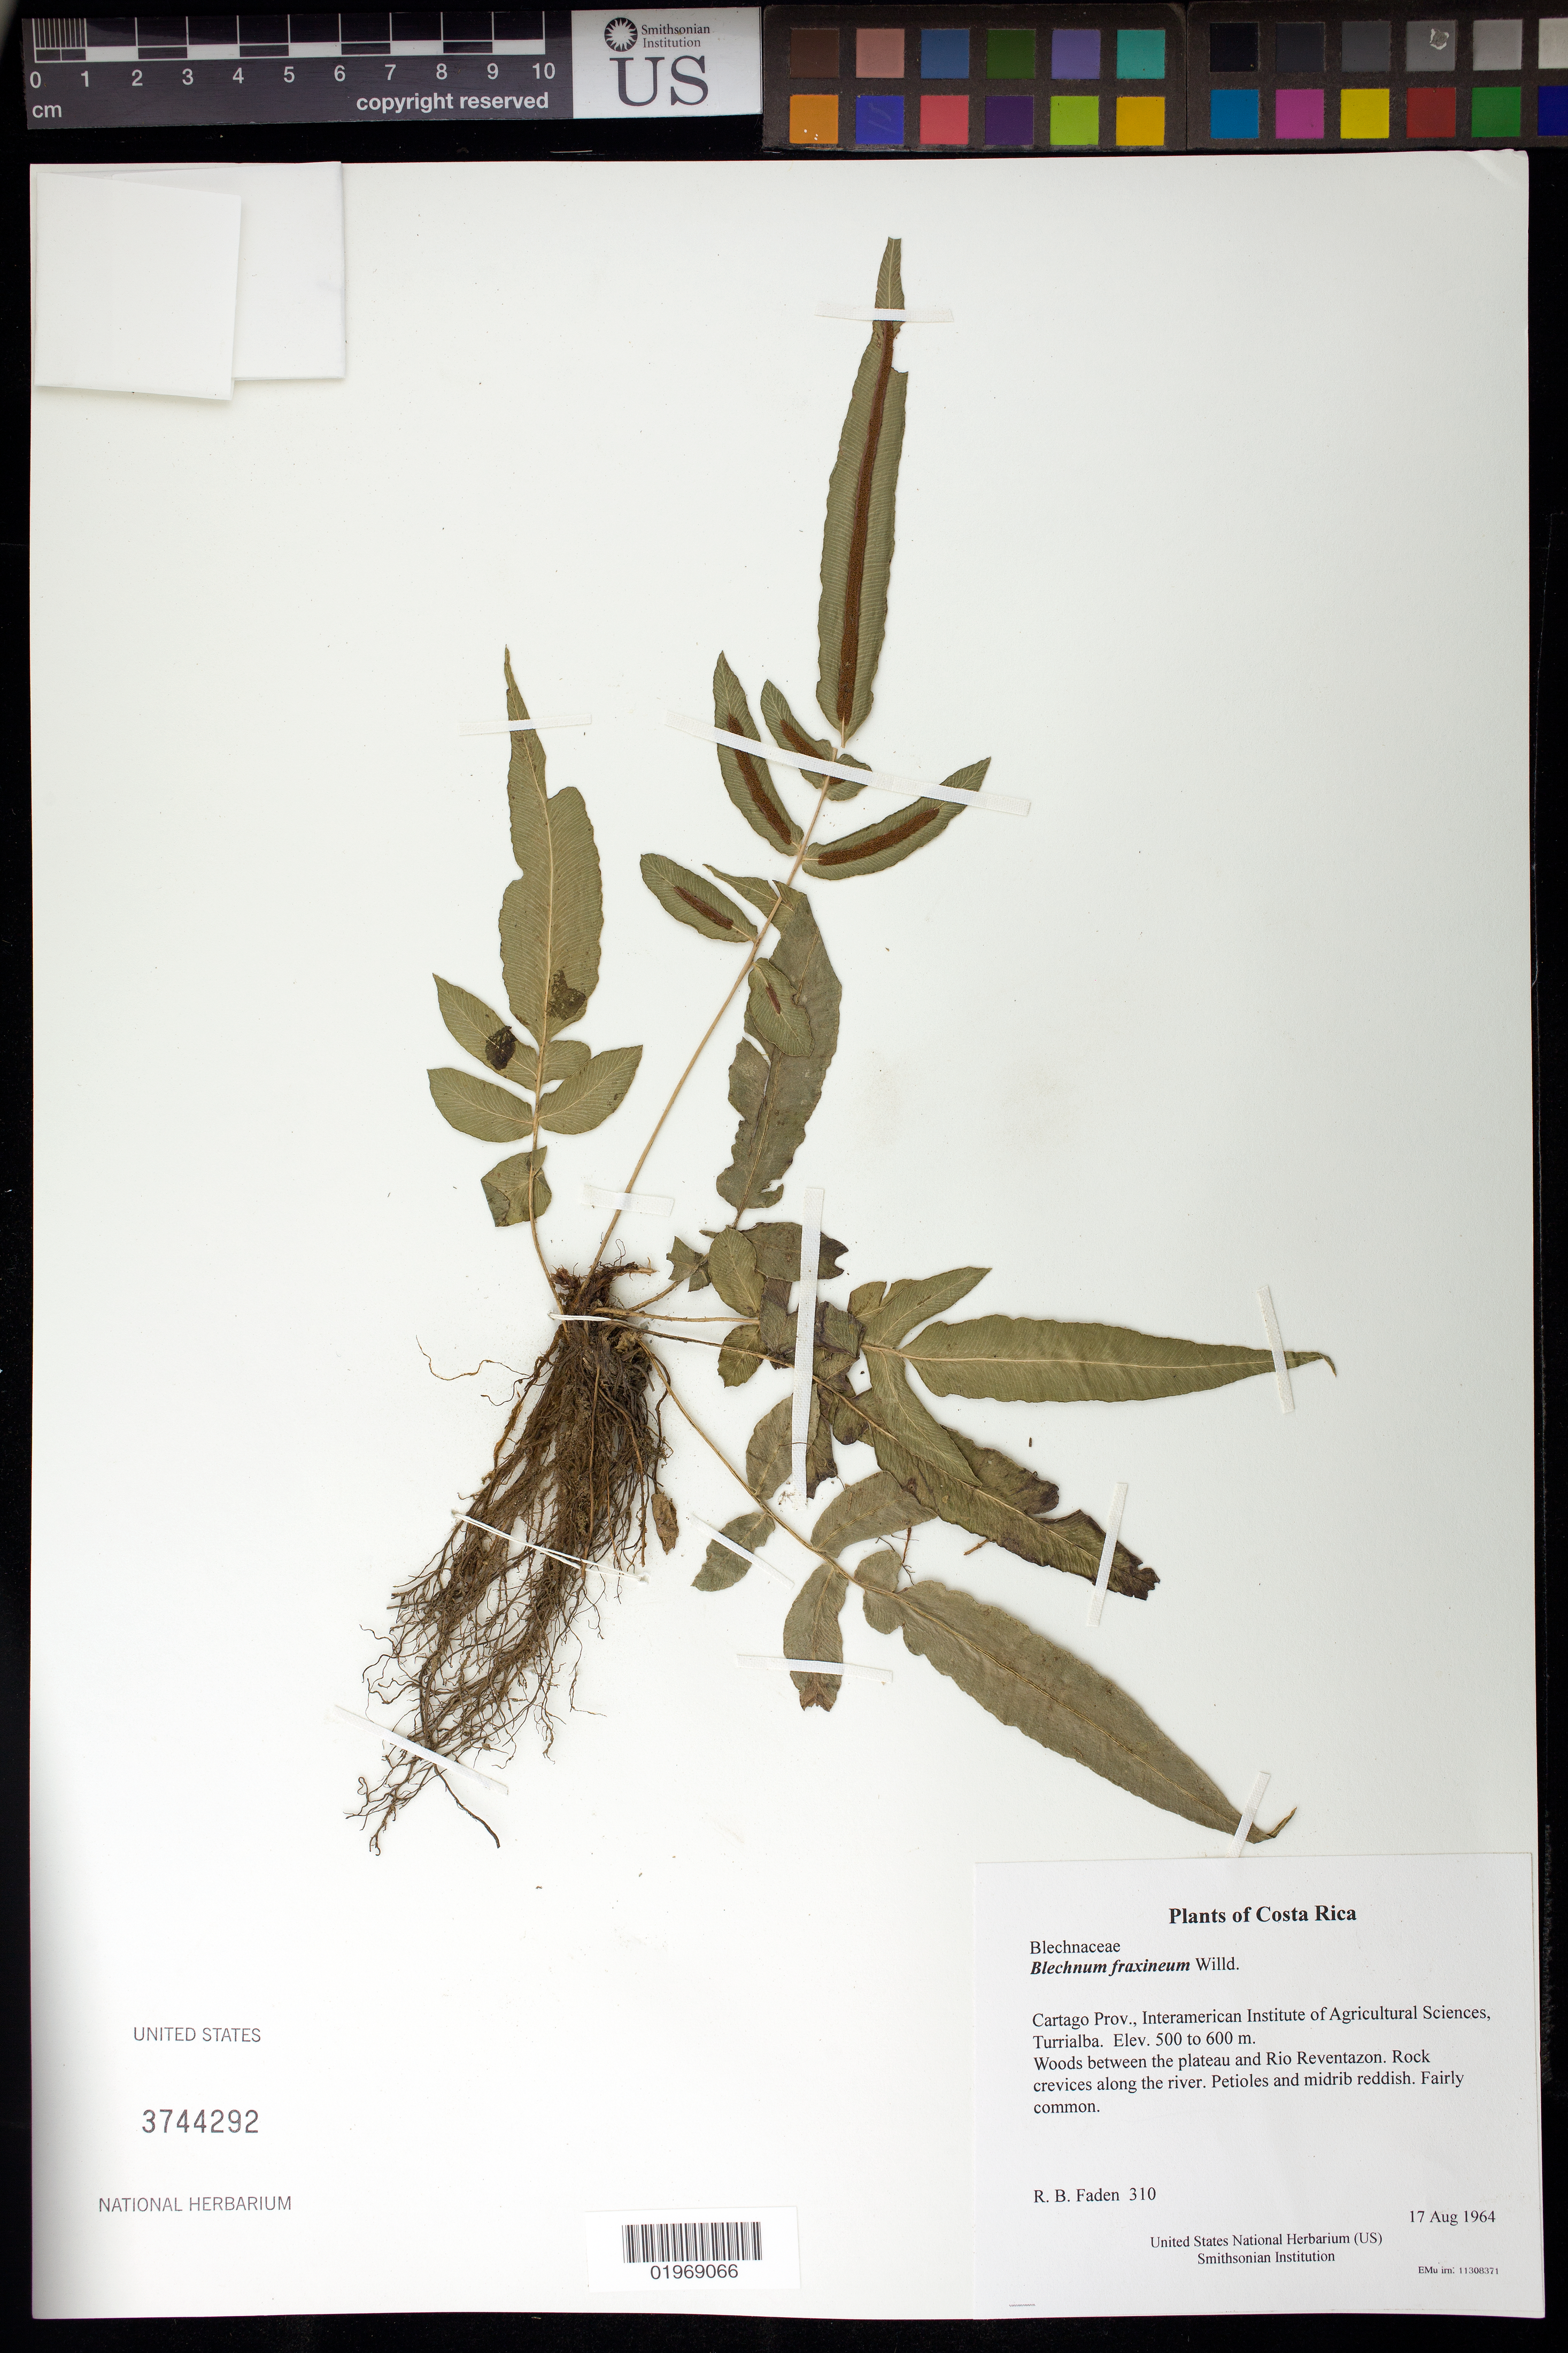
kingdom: Plantae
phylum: Tracheophyta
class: Polypodiopsida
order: Polypodiales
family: Blechnaceae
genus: Blechnum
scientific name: Blechnum x fraxineum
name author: Willd.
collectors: R. B. Faden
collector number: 310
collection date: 1964-08-17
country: Costa Rica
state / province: Cartago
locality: Interamerican Institute of Agricultural Sciences, Turrialba. Woods between plateau and Rio Reventazon.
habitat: Rock crevices along the river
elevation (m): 500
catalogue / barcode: US 3744292